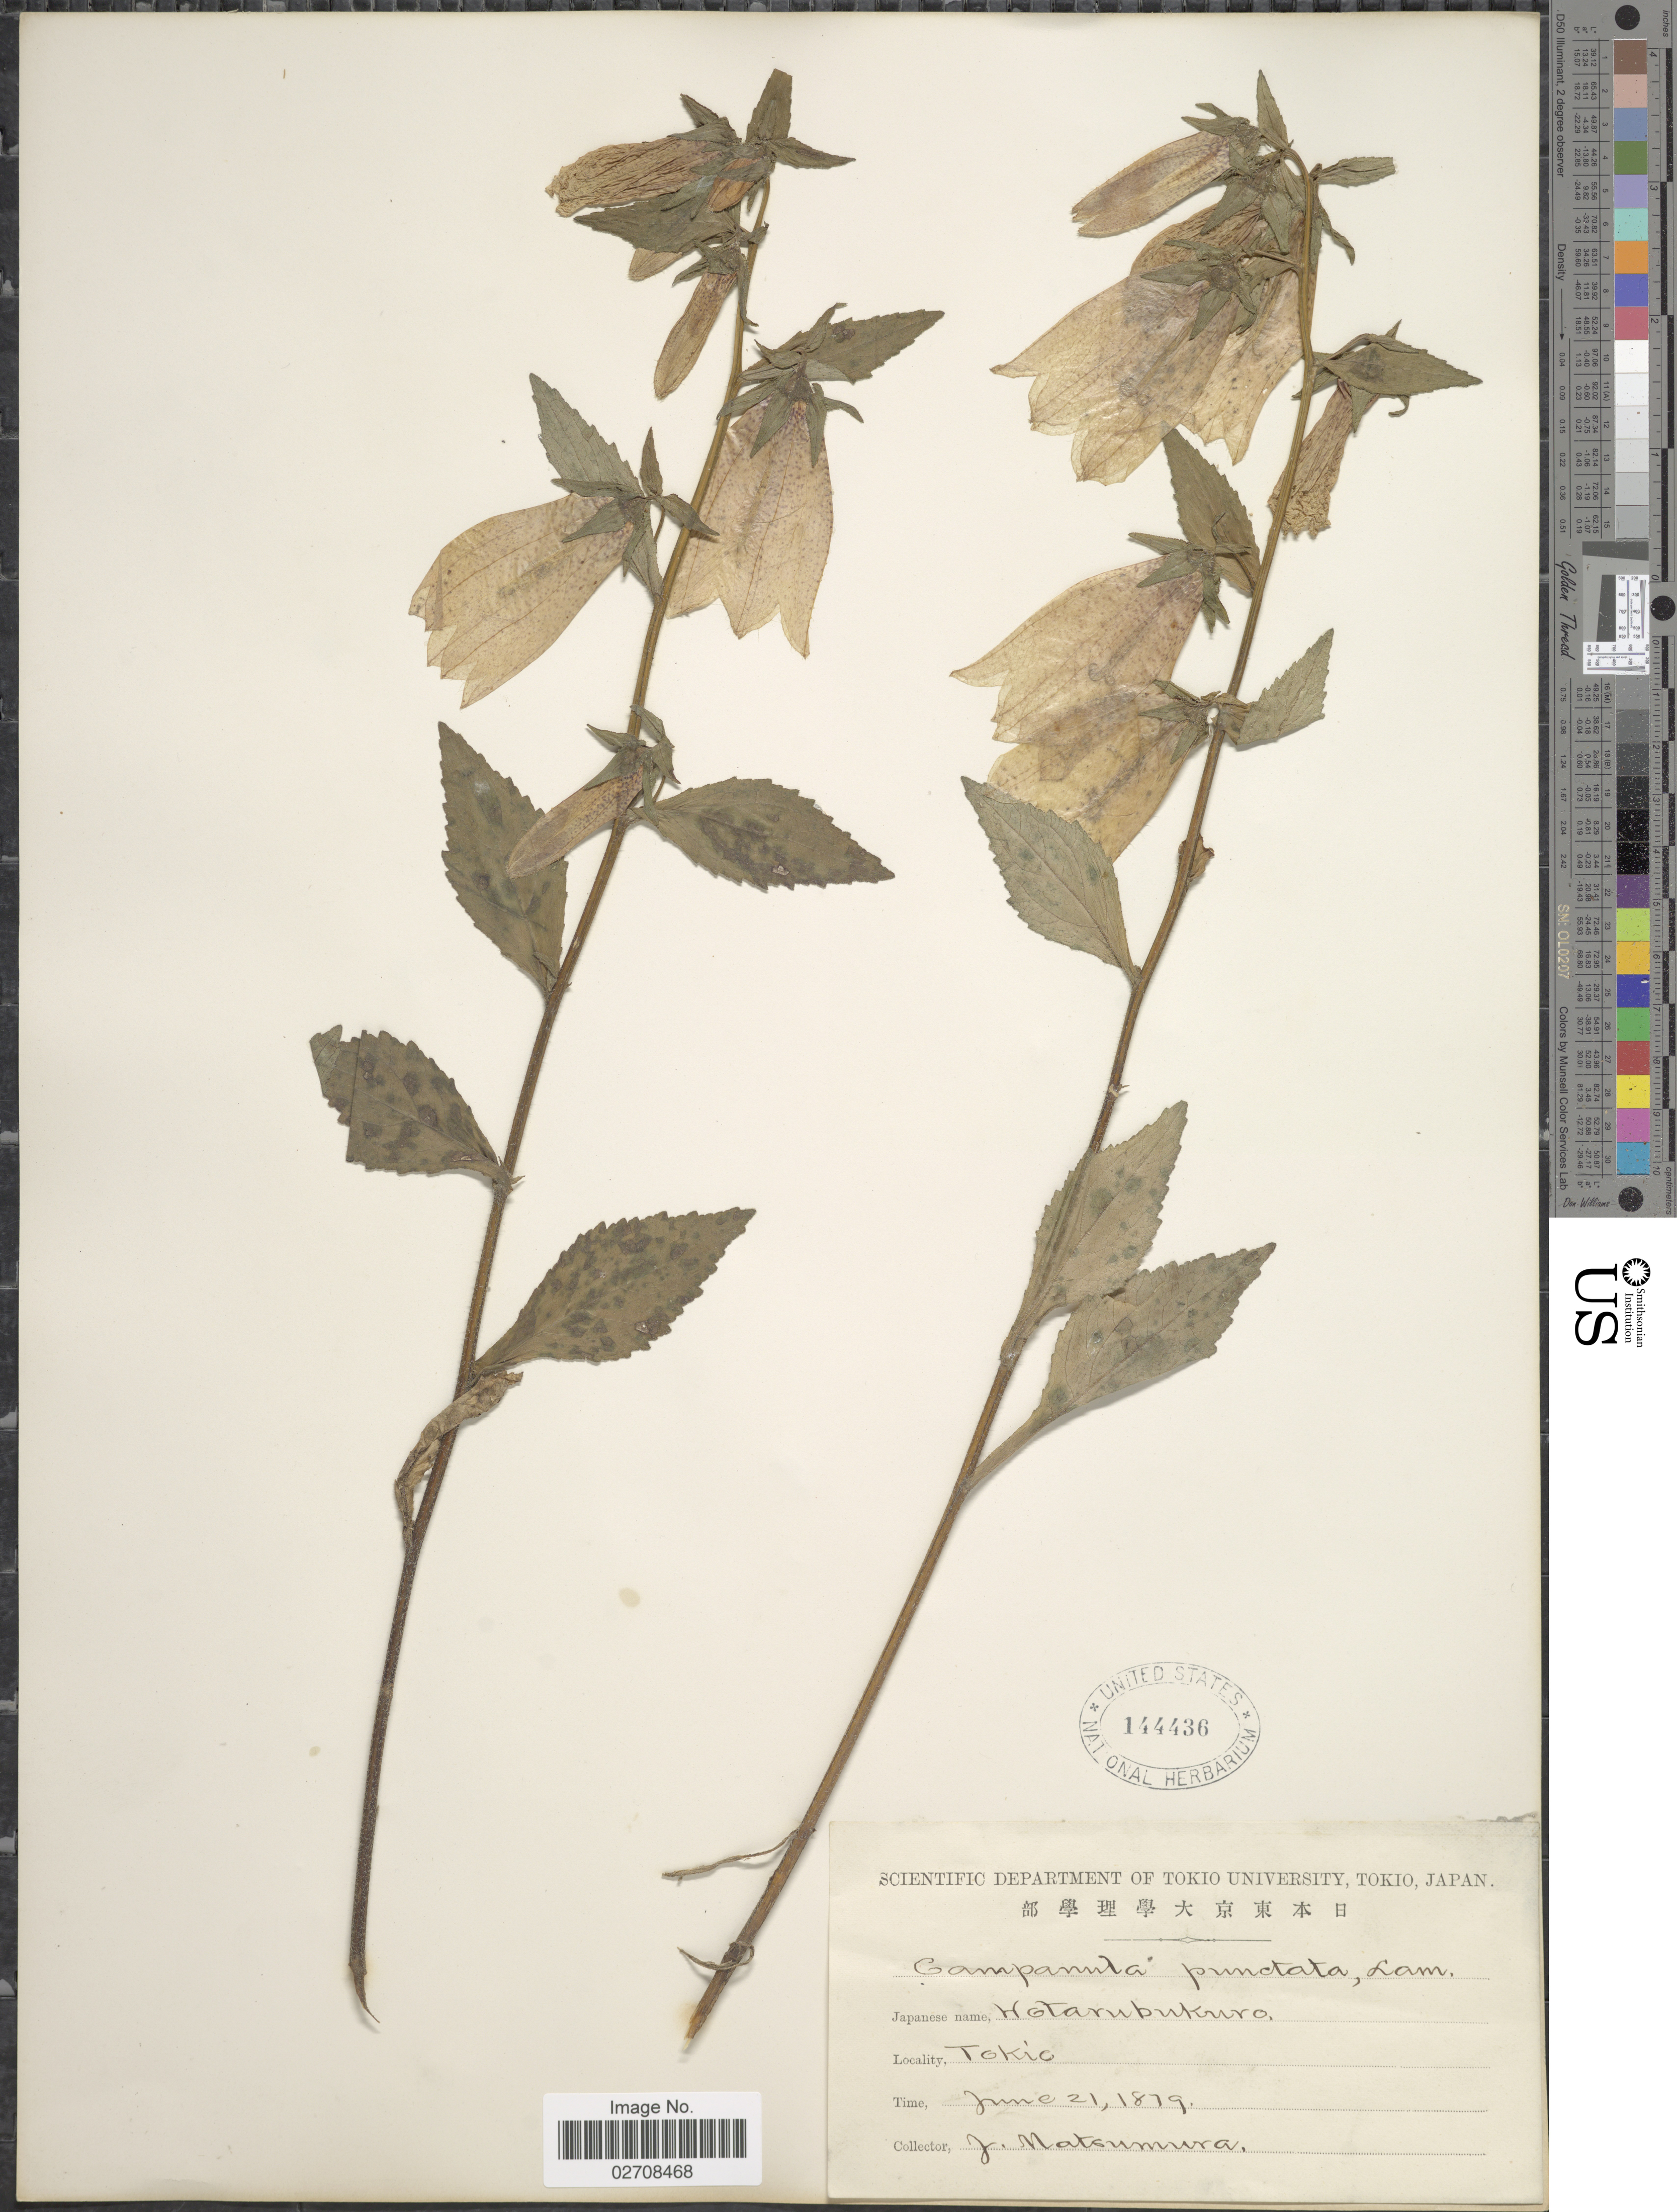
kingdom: Plantae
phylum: Tracheophyta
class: Magnoliopsida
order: Asterales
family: Campanulaceae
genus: Campanula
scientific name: Campanula punctata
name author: Lam.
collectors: J. Matsumura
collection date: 1879-06-21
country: Japan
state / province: Tokyo, Federal City of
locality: Tokio.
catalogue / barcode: US 144436